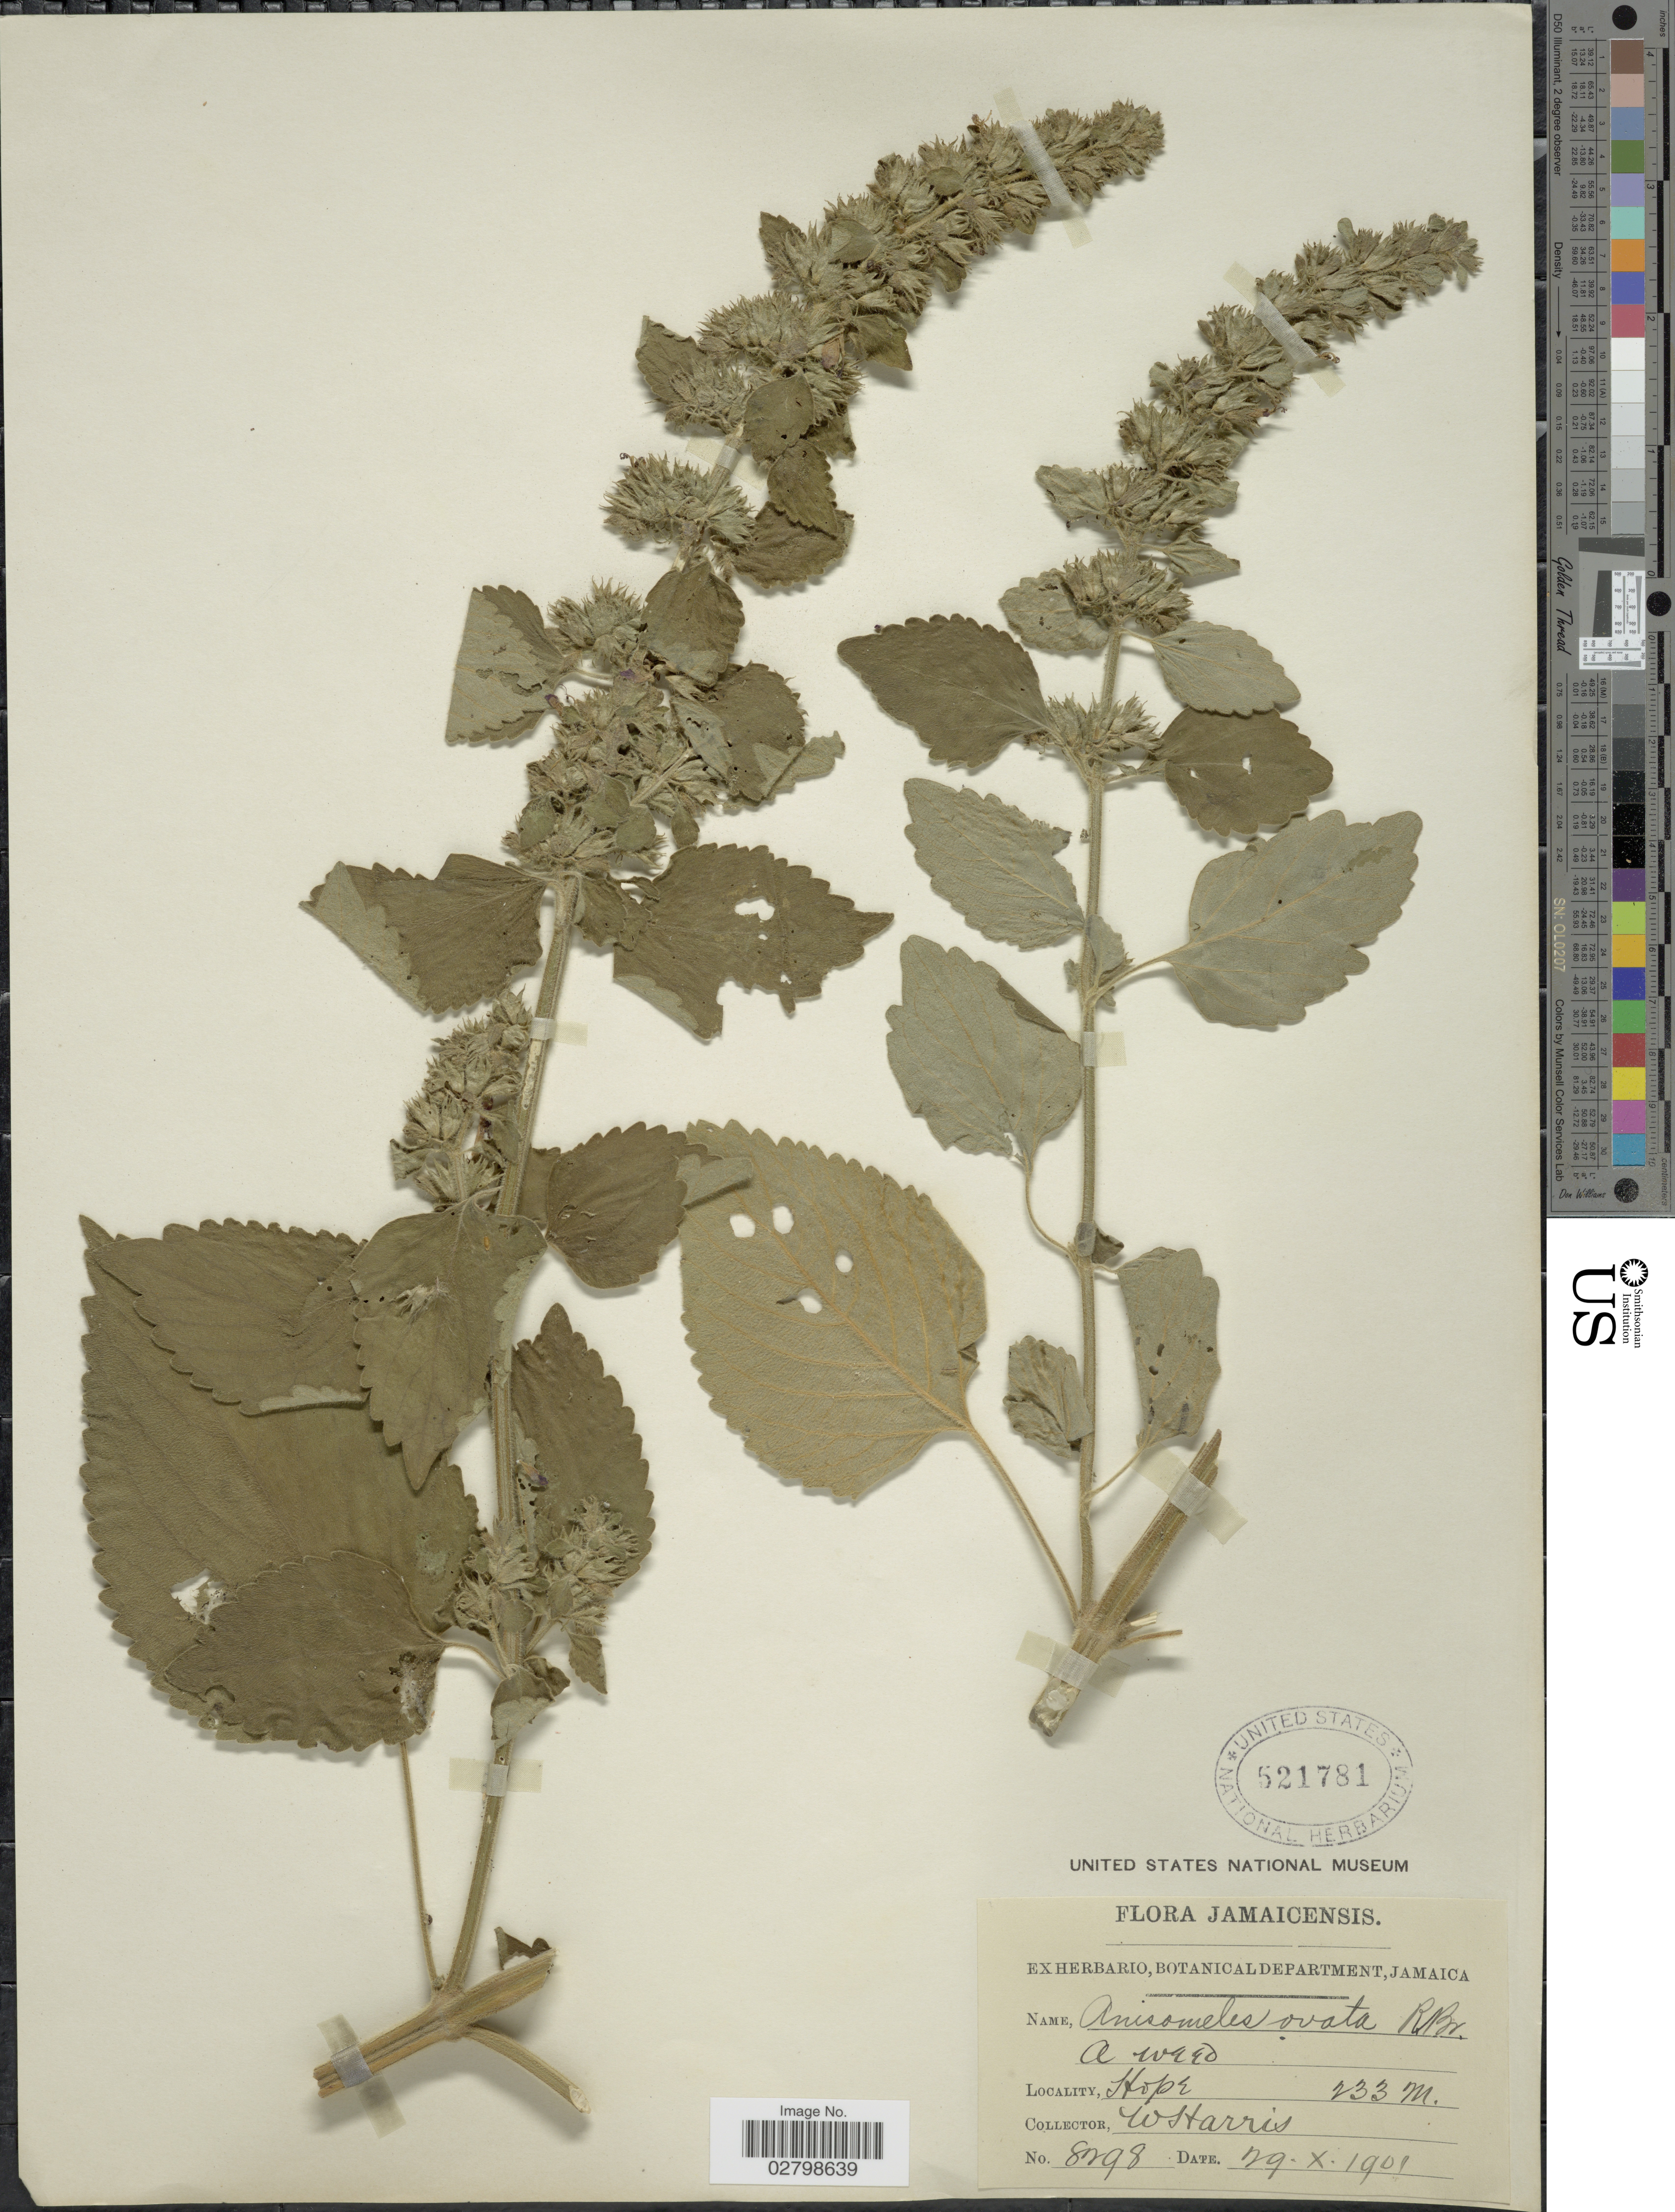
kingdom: Plantae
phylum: Tracheophyta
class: Magnoliopsida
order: Lamiales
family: Lamiaceae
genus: Anisomeles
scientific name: Anisomeles indica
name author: (L.) Kuntze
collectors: W. Harris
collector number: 8298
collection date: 1901-10-29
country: Jamaica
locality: Hope.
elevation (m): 233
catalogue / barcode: US 521781